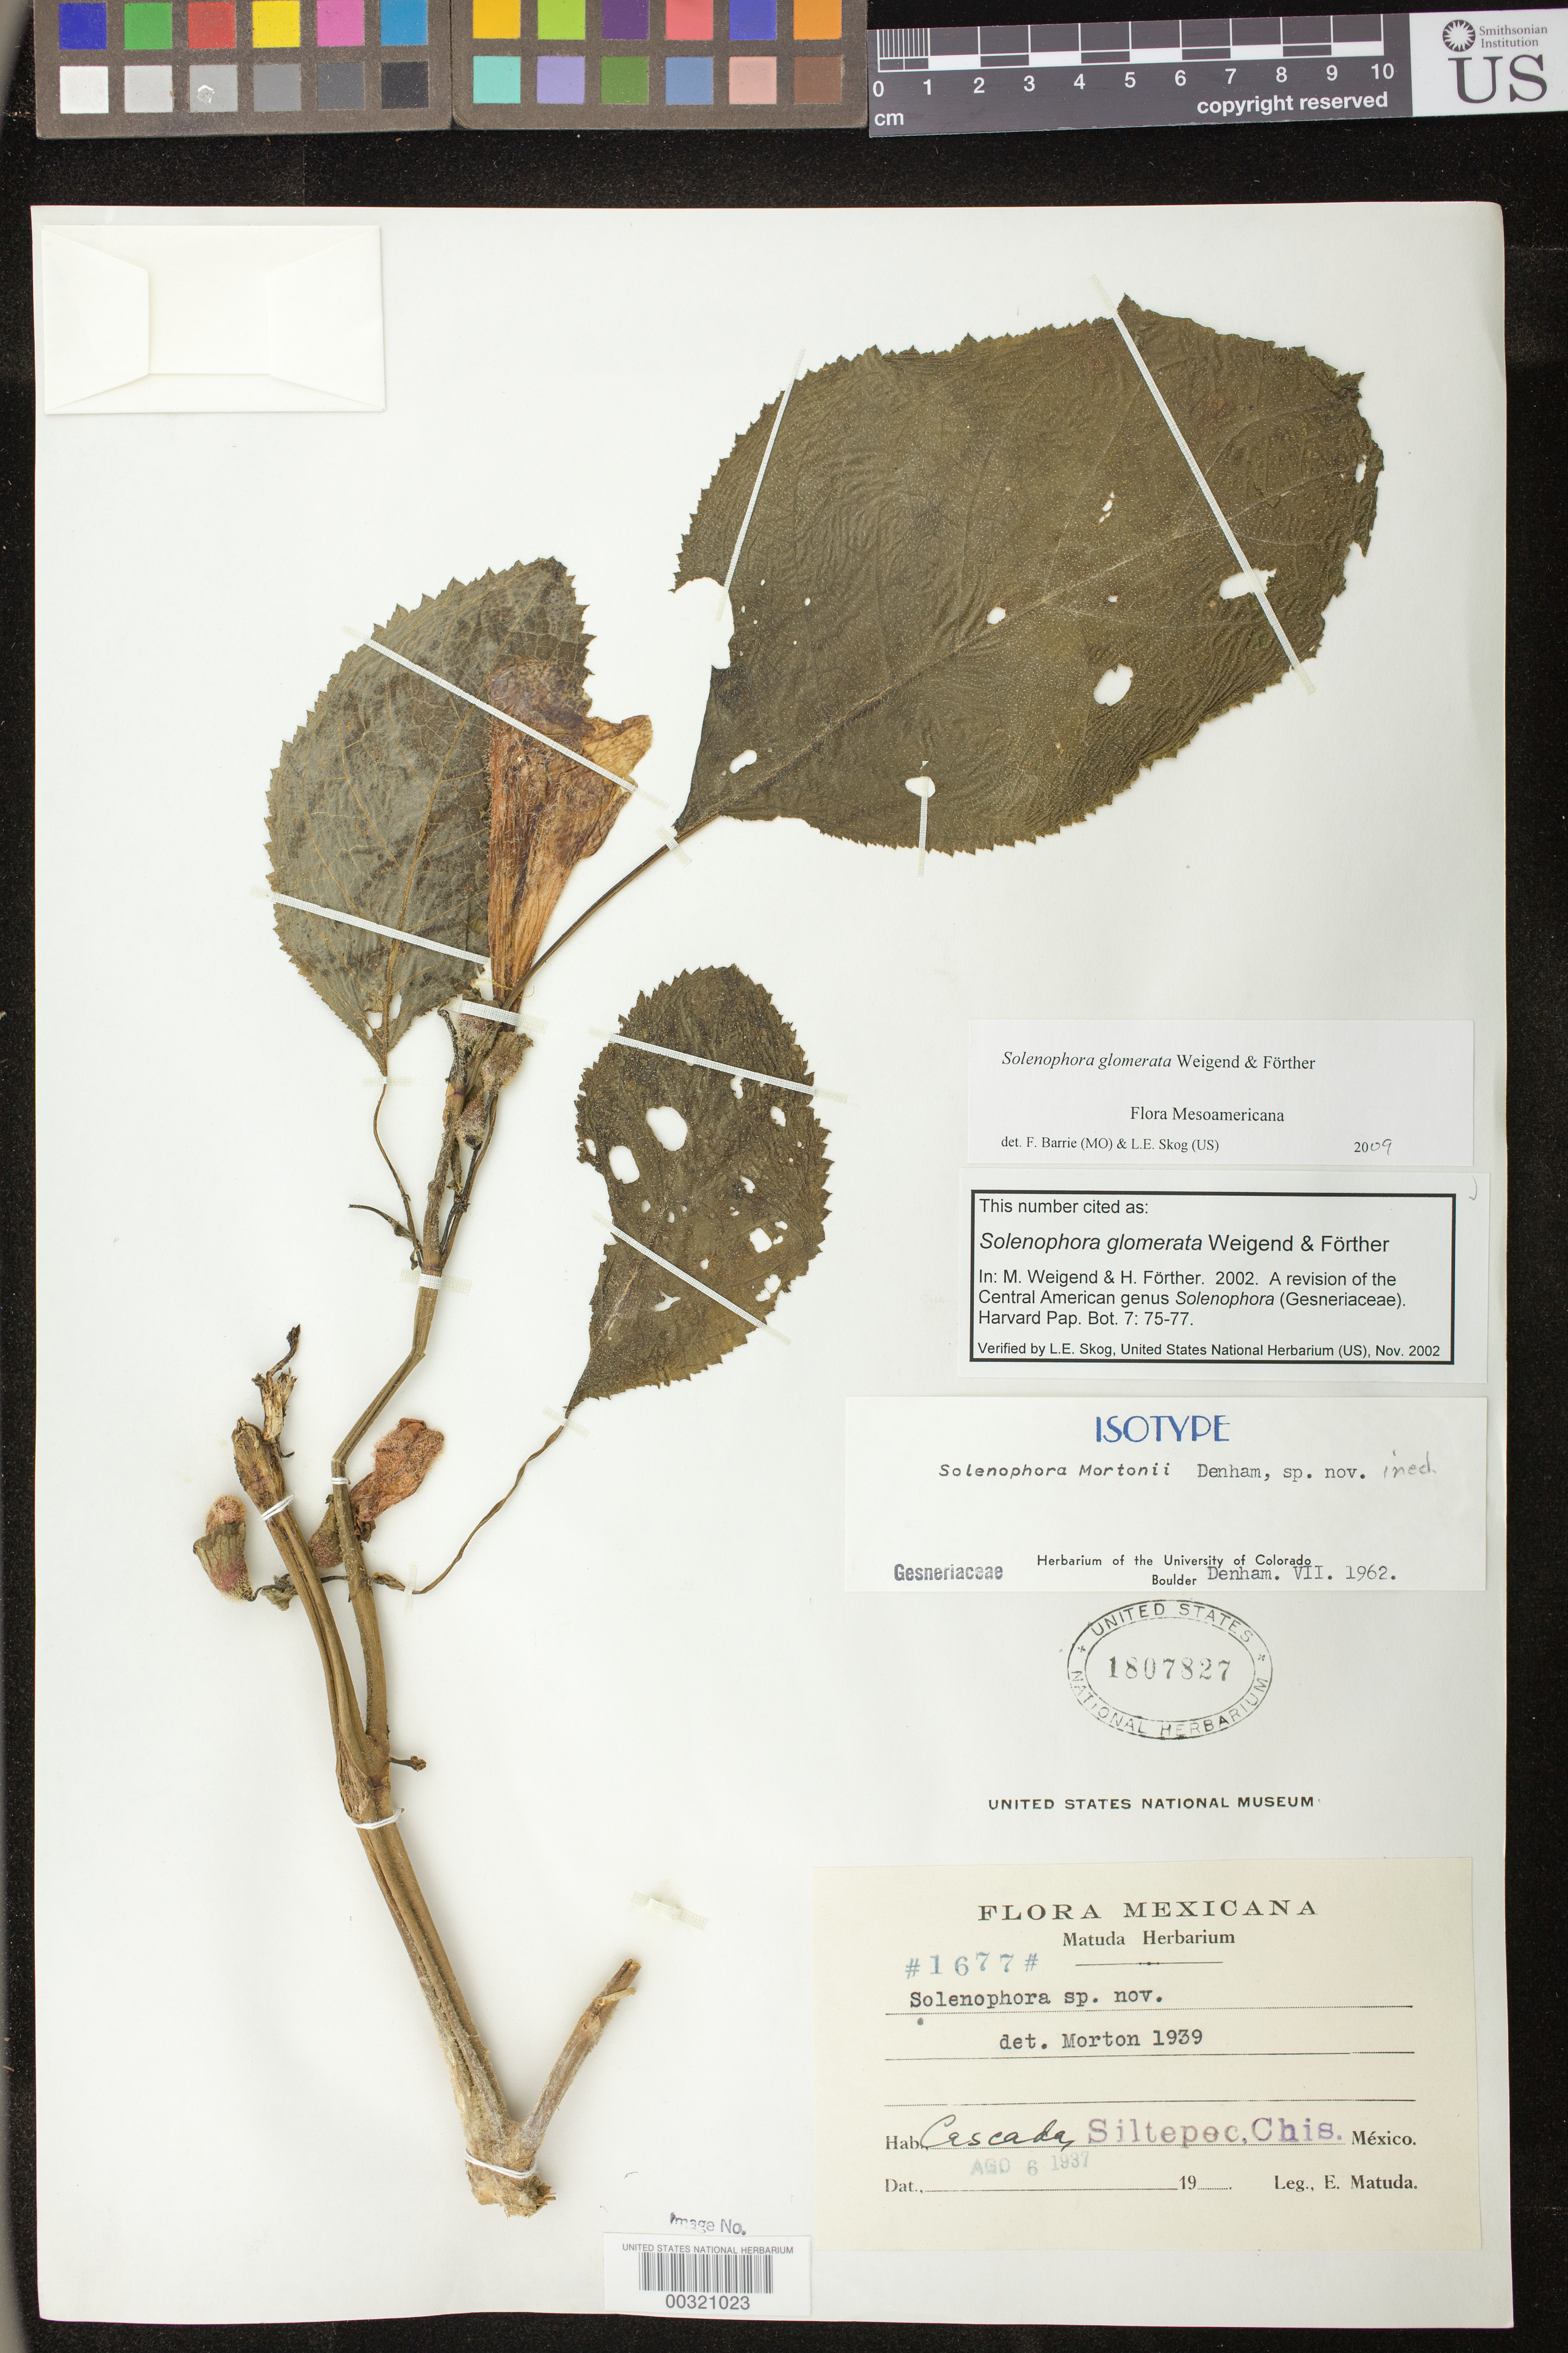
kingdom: Plantae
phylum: Tracheophyta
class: Magnoliopsida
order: Lamiales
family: Gesneriaceae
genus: Solenophora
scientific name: Solenophora glomerata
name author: Weigend & Förther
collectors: E. Matuda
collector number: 1677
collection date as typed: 06 Aug 1937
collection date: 1937-08-06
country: Mexico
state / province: Chiapas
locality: Siltepec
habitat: Cascadas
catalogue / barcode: US 1807827